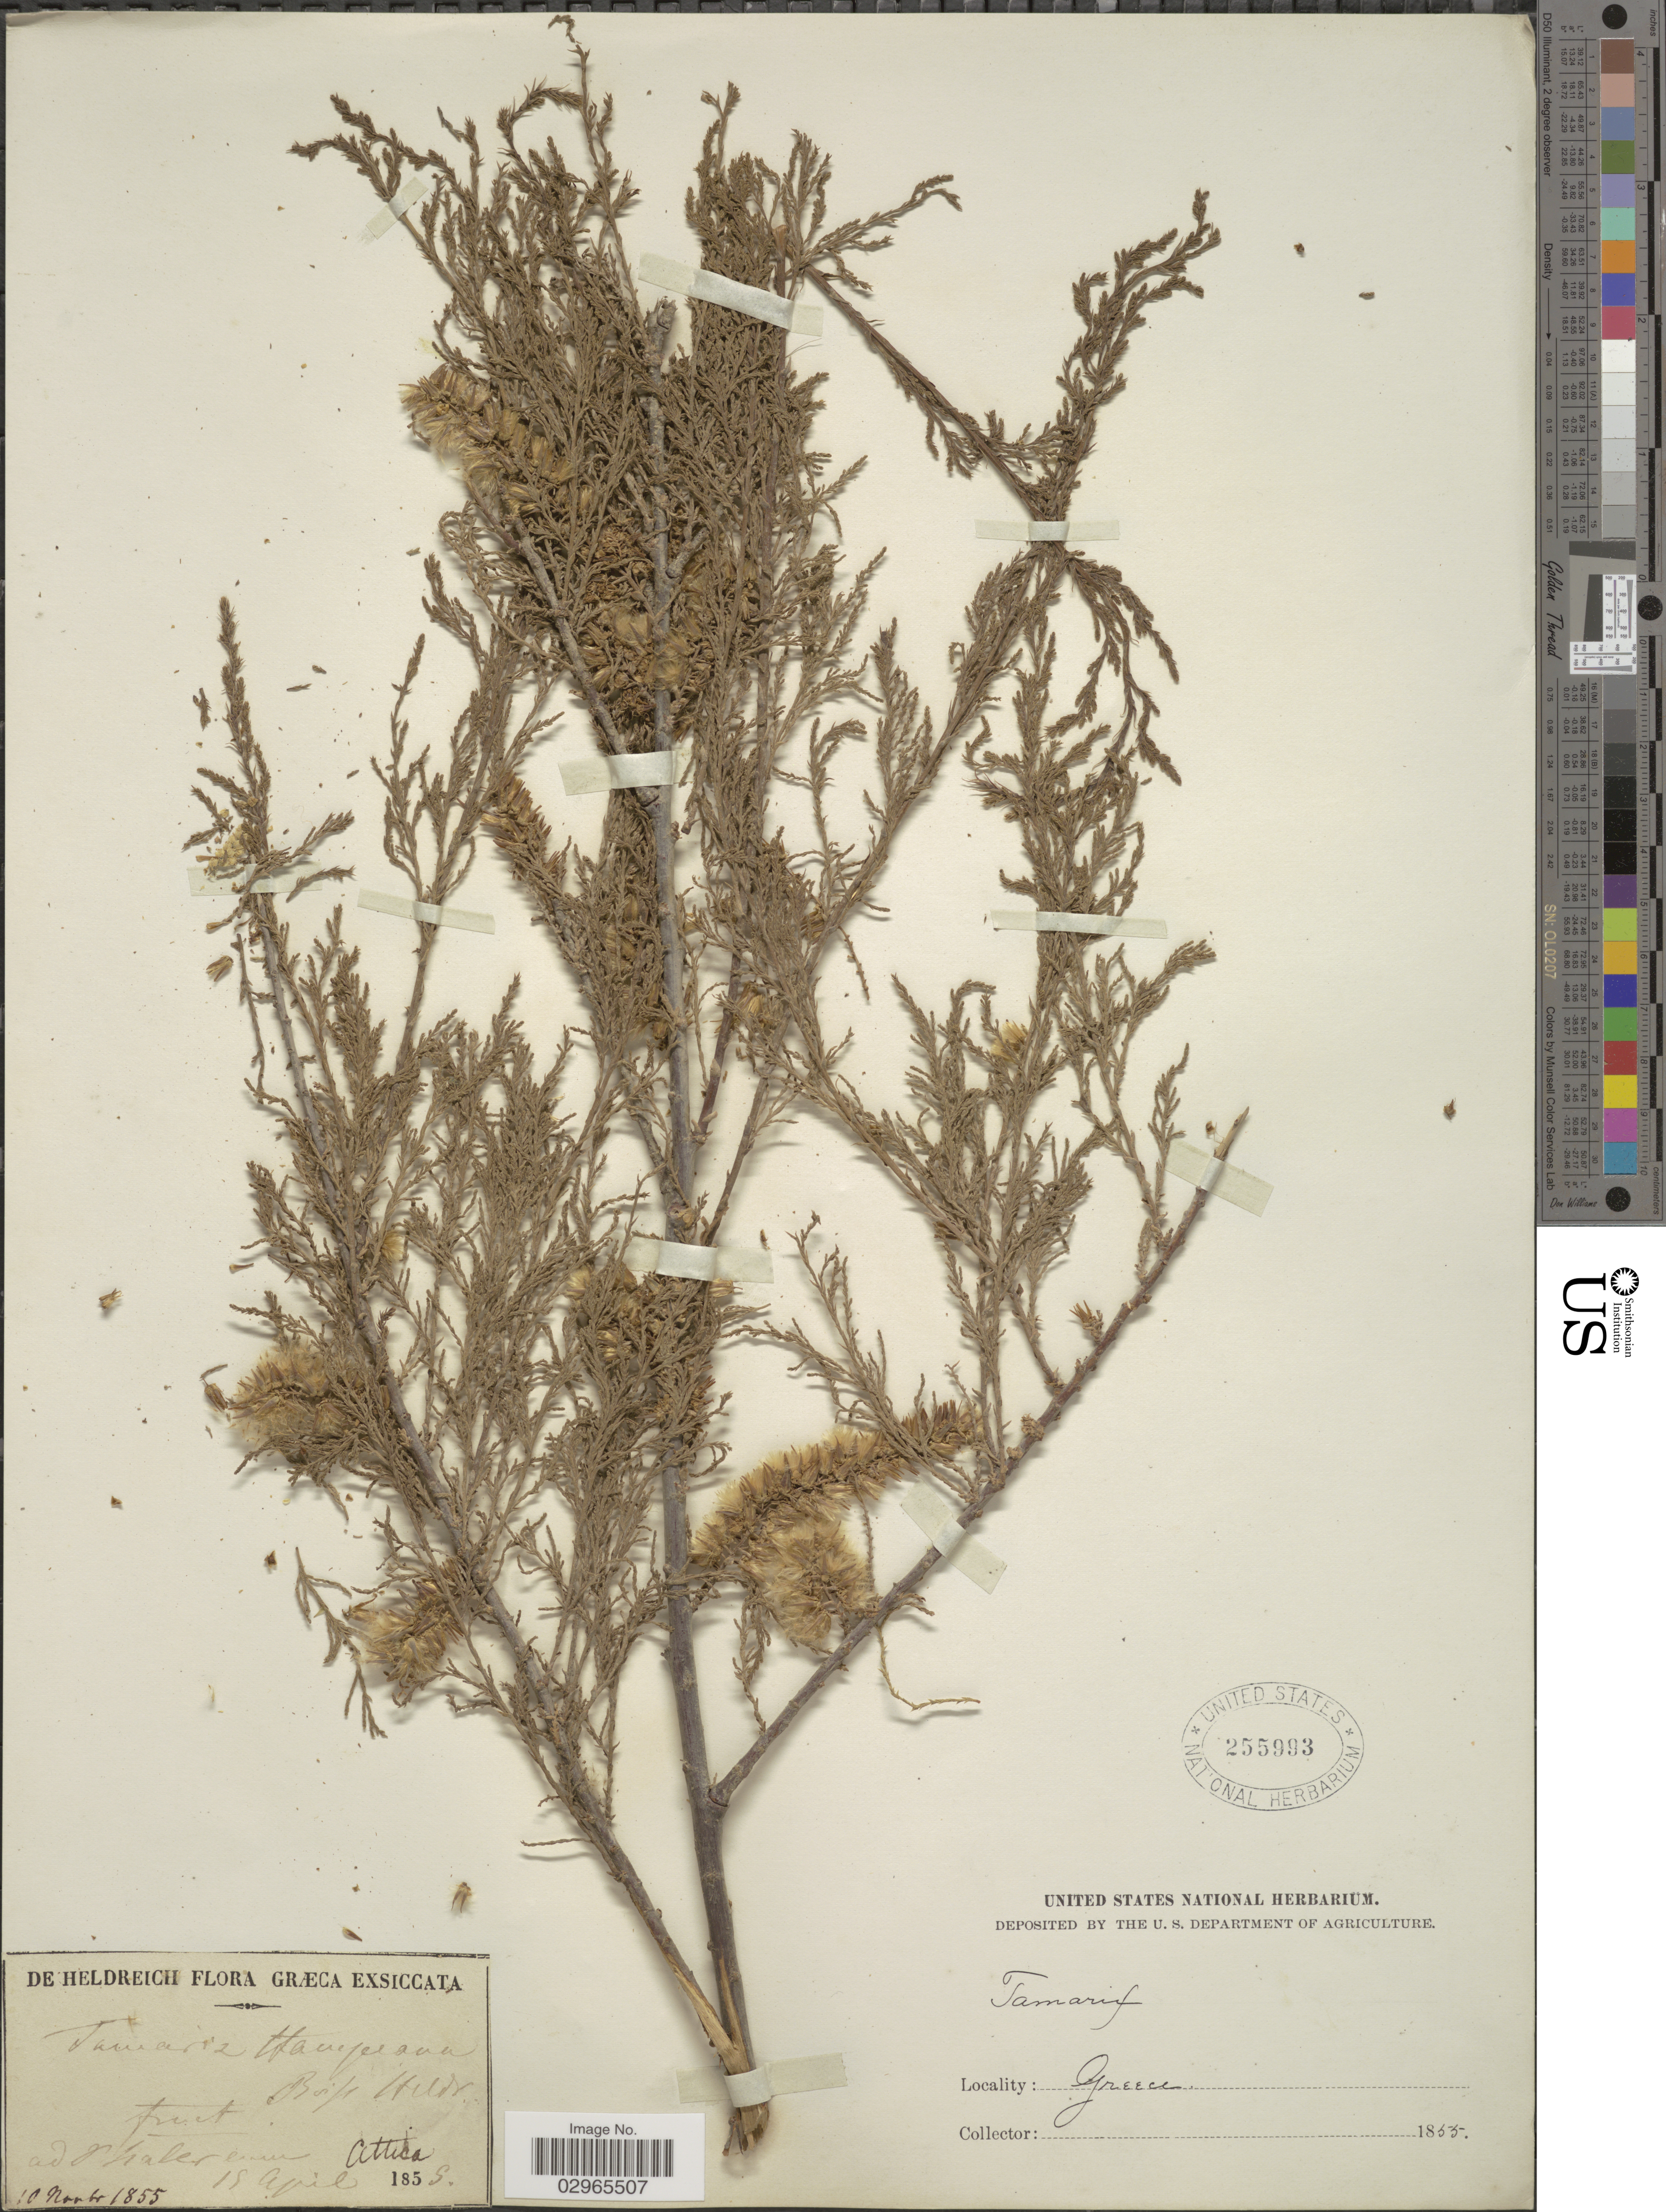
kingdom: Plantae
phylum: Tracheophyta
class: Magnoliopsida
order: Caryophyllales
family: Tamaricaceae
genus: Tamarix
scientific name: Tamarix hampeana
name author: Boiss. & Heldr.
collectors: -. De Heldreich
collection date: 1855-04-15/1855-11-10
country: Greece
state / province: Attica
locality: Græca. Ad Phalereum.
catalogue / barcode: US 255993